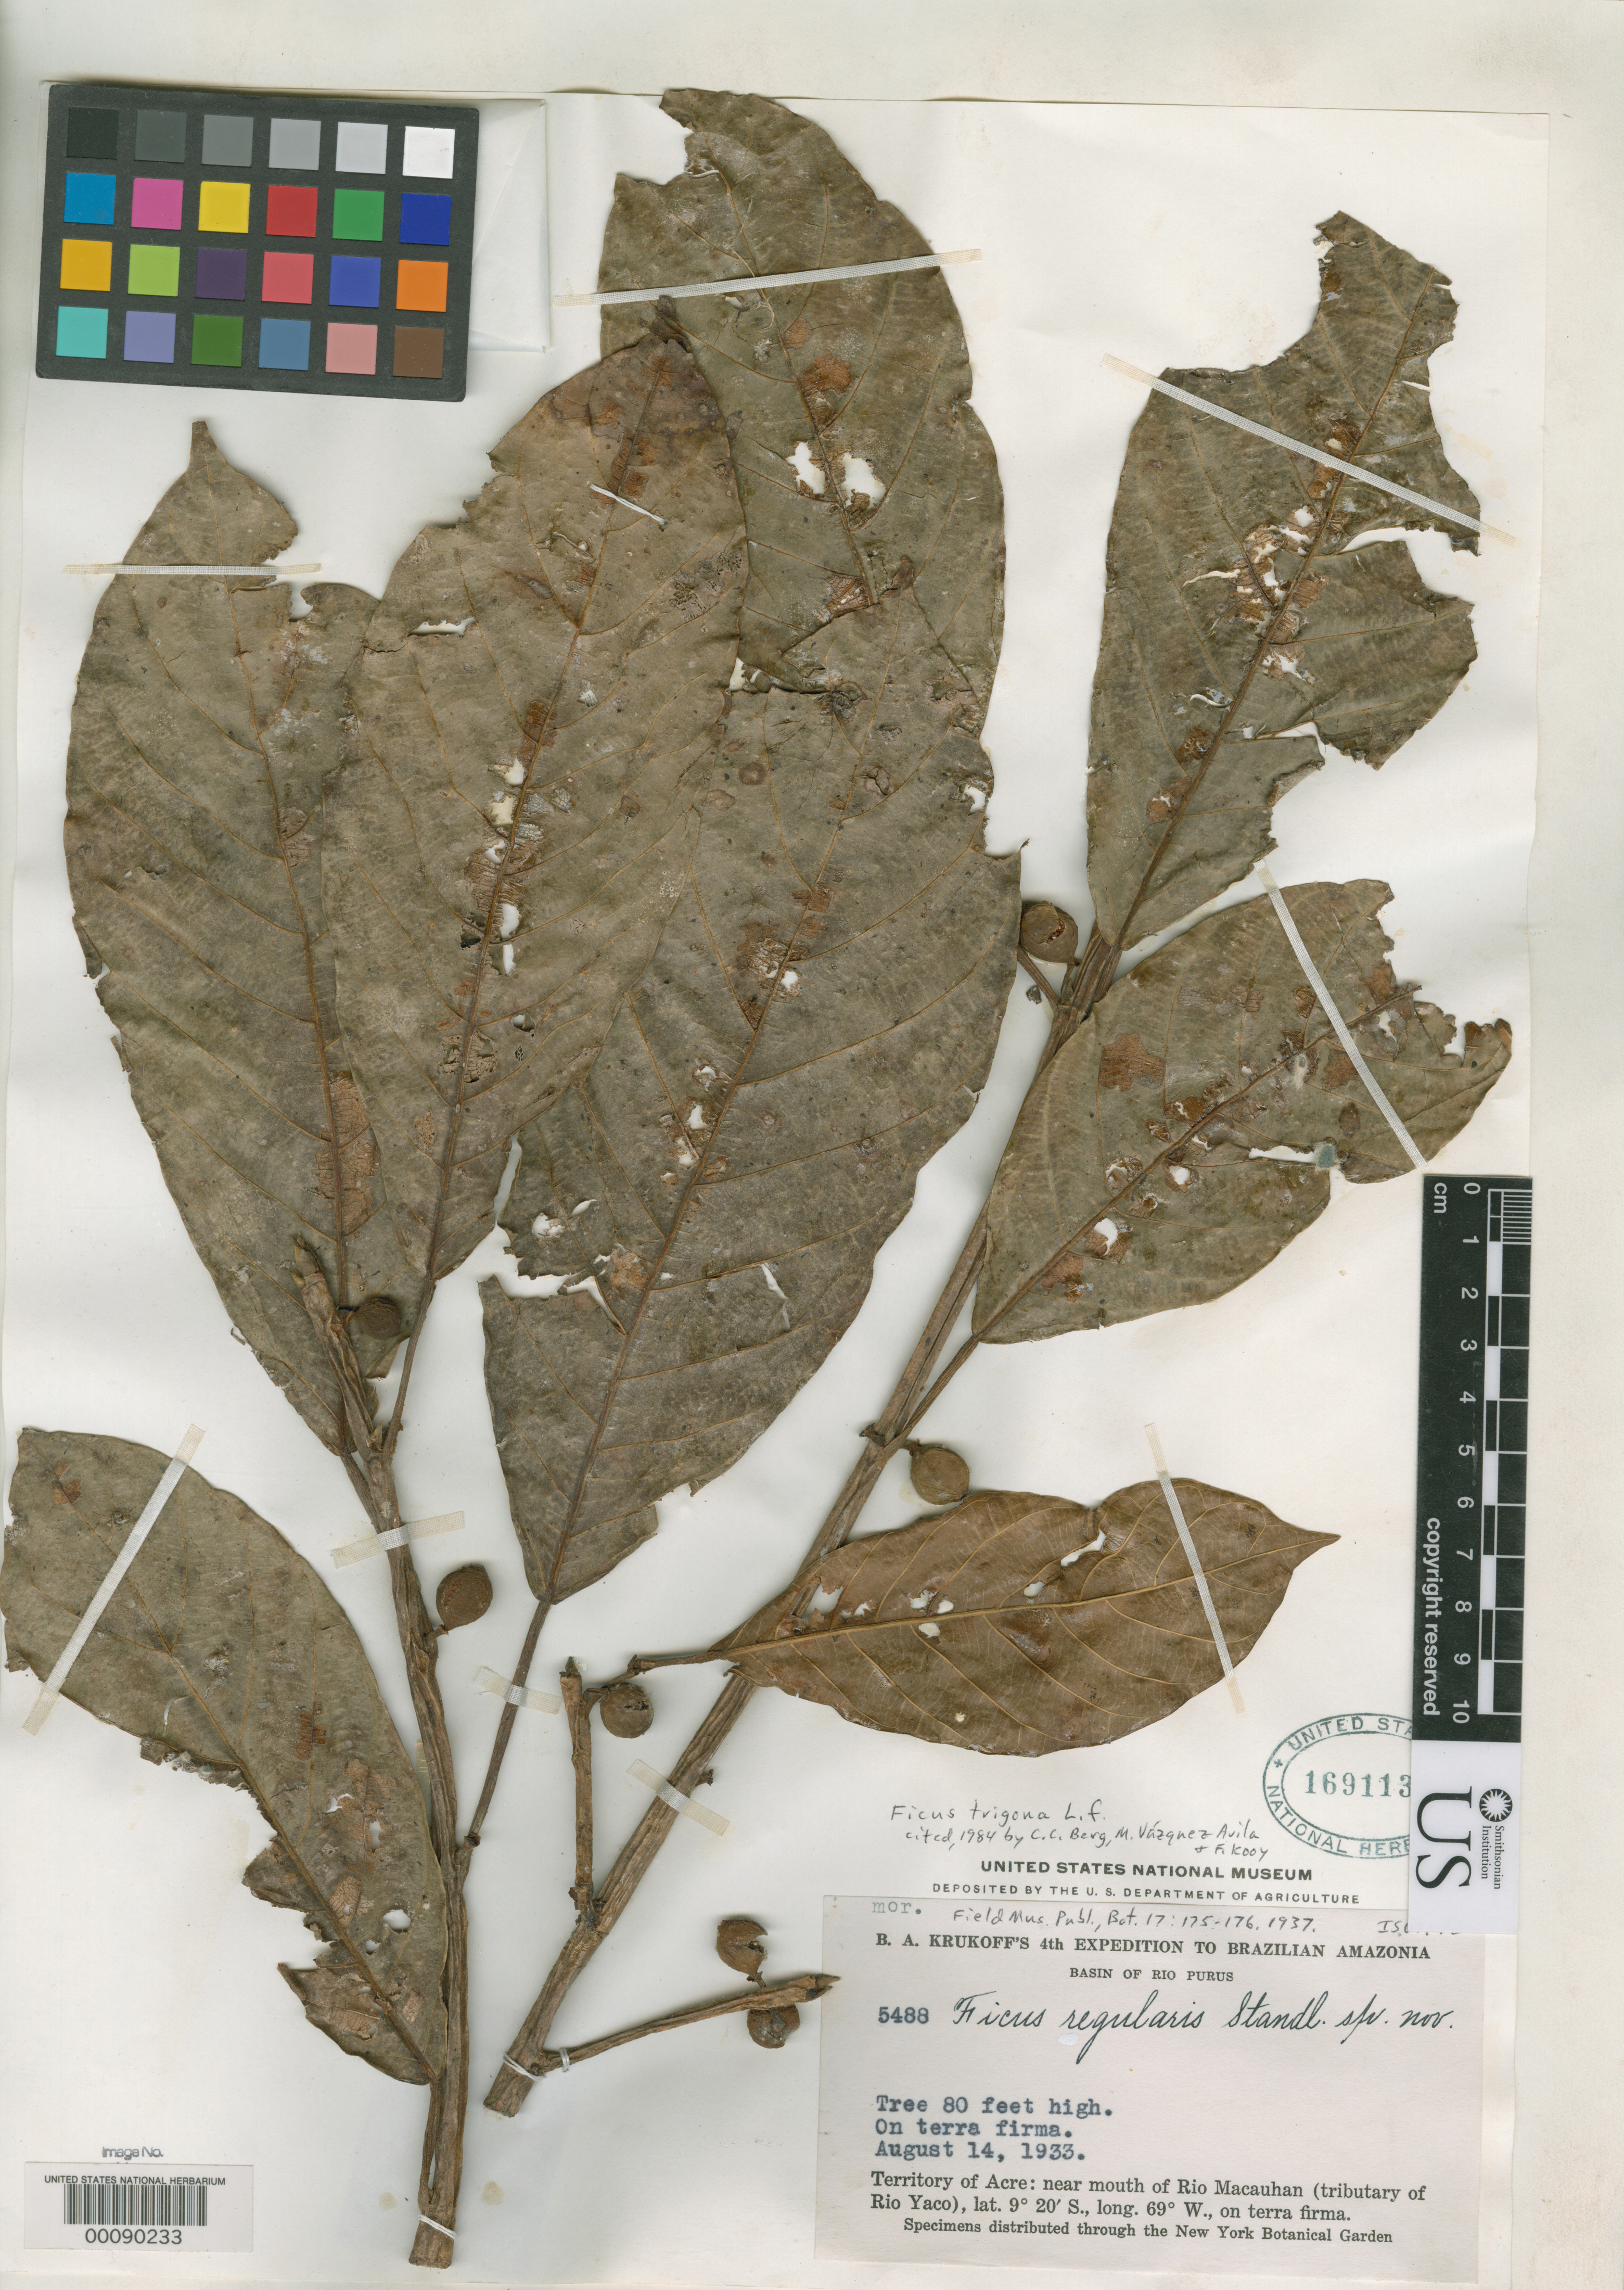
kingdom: Plantae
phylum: Tracheophyta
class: Magnoliopsida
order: Rosales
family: Moraceae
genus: Ficus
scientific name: Ficus regularis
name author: Standl.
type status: Isotype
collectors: B. A. Krukoff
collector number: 5488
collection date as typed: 14 Aug 1933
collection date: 1933-08-14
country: Brazil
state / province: Acre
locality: Near mouth of Rio Macauhan, a tributary of Rio Yacu.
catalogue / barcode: US 1691136